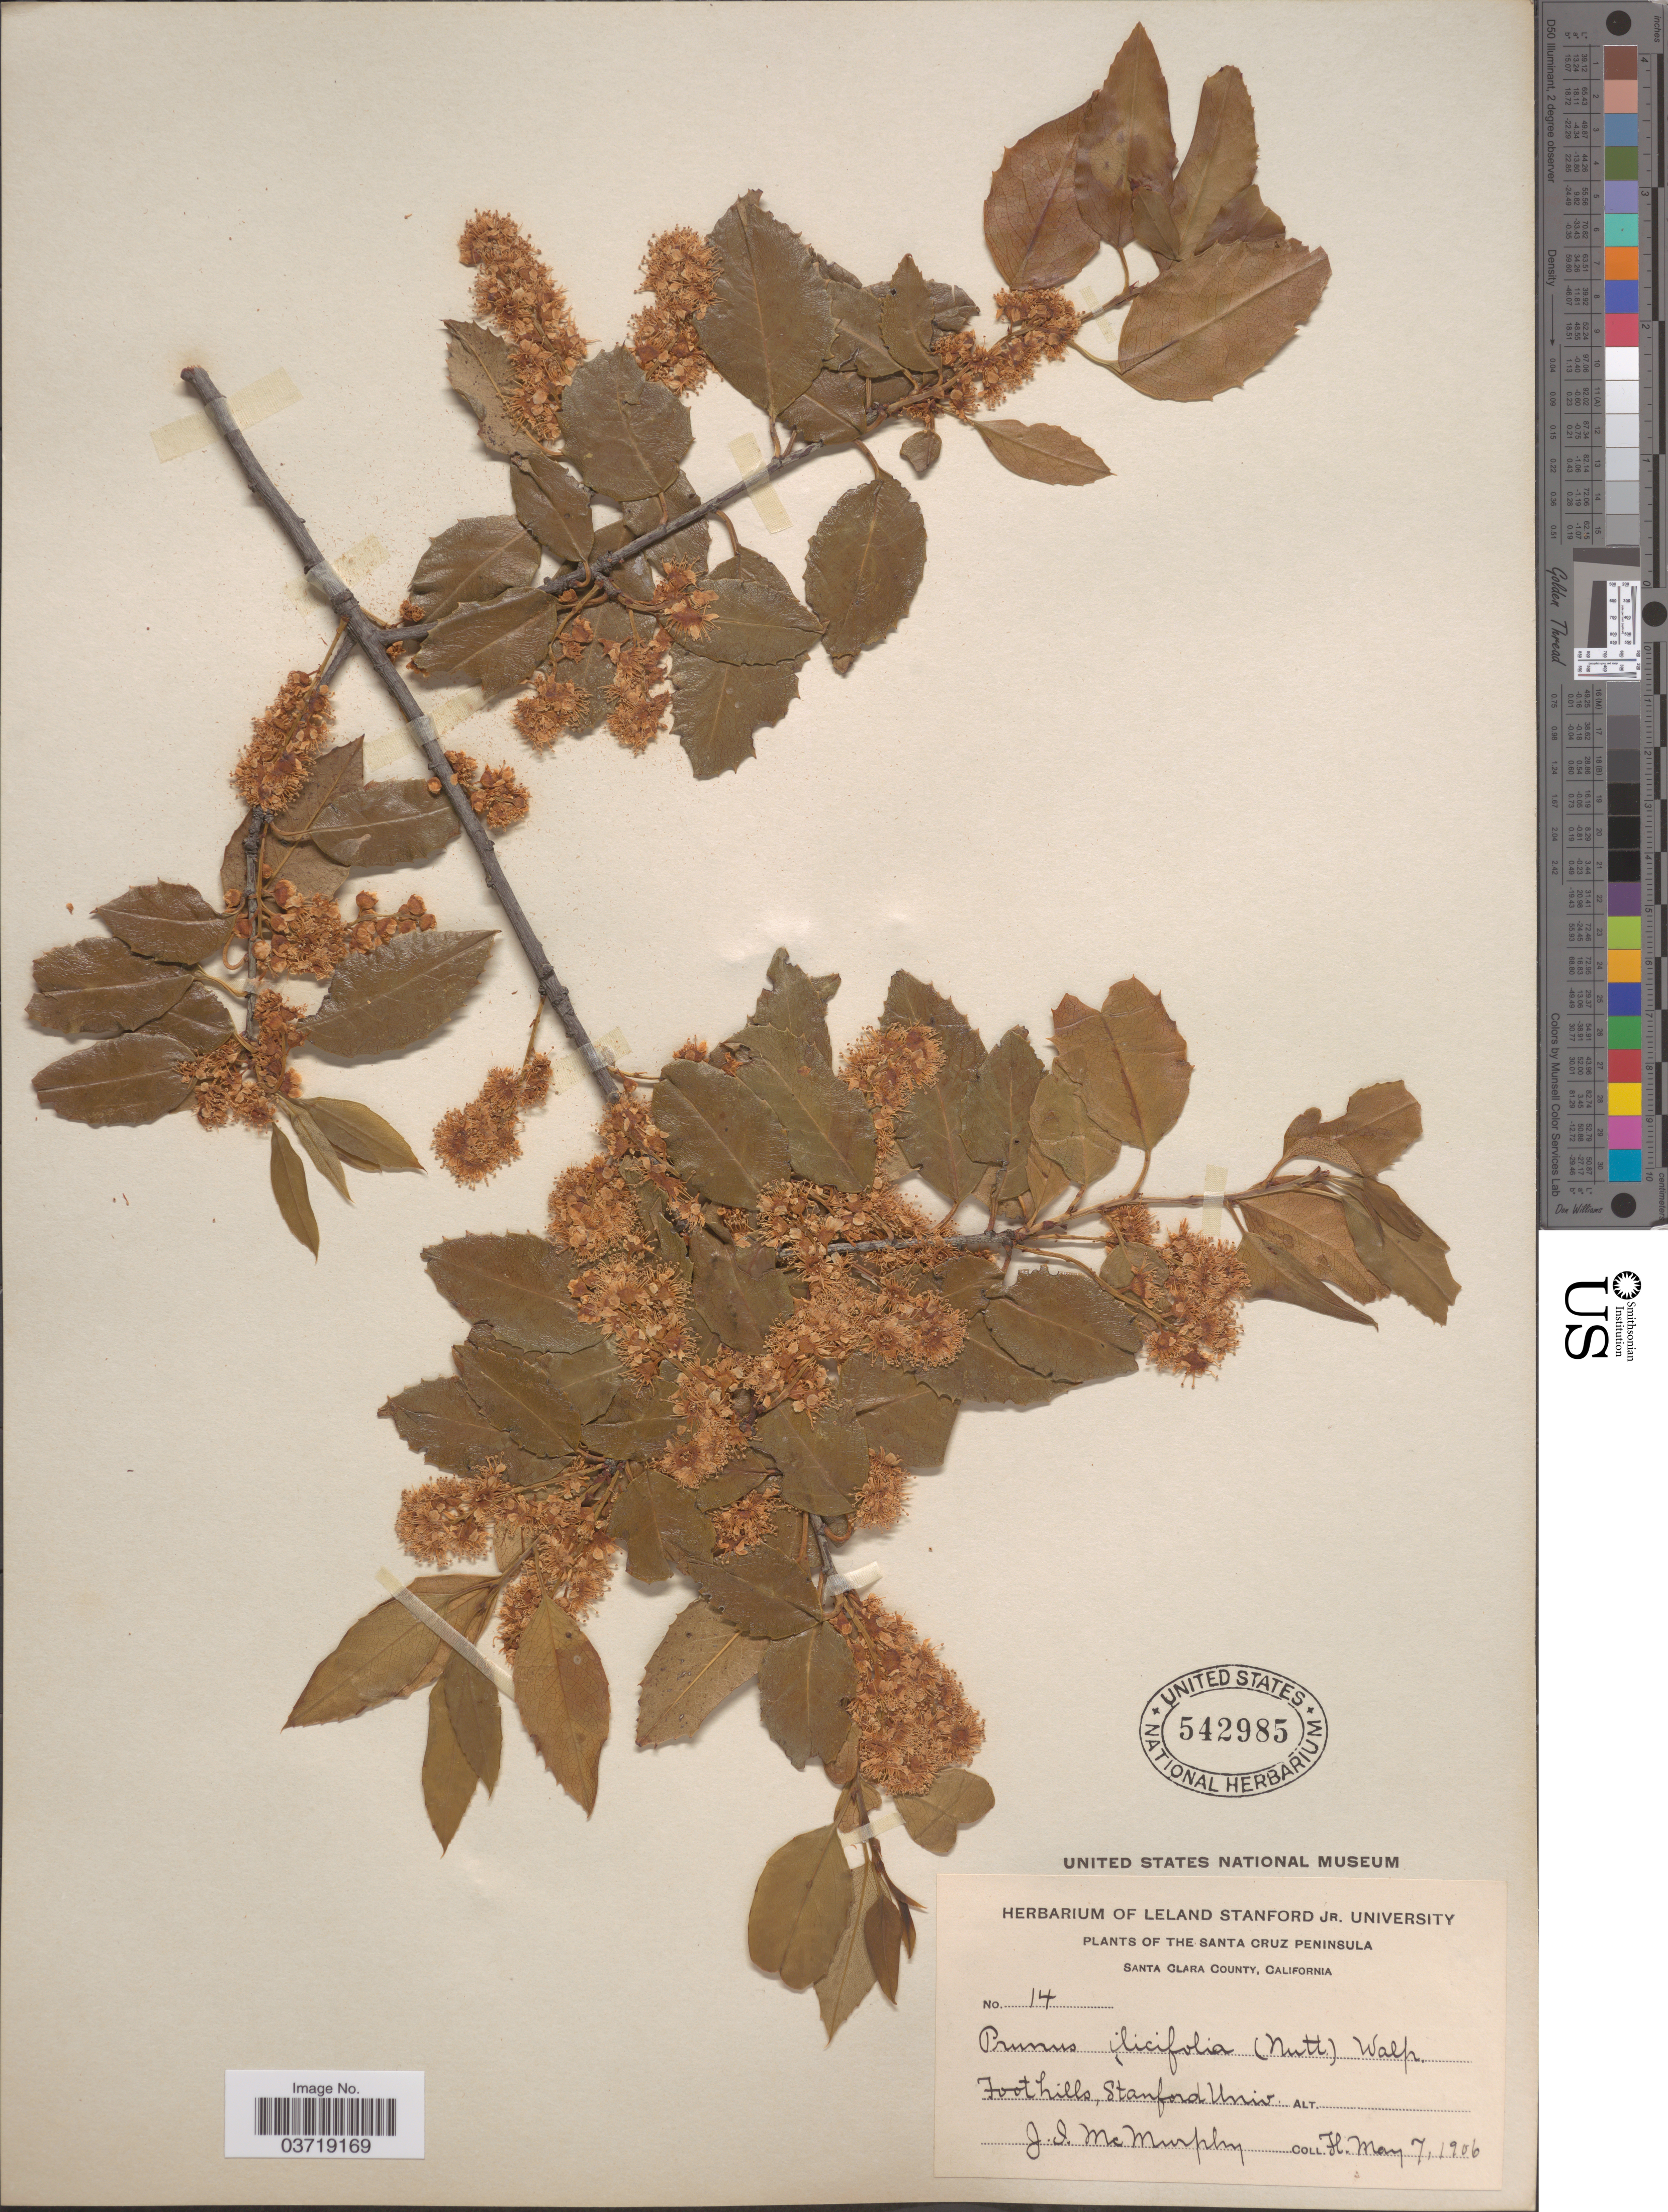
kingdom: Plantae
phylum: Tracheophyta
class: Magnoliopsida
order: Rosales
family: Rosaceae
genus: Prunus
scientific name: Prunus ilicifolia var. ilicifolia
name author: (Nutt. ex Hook. & Arn.) D. Dietr.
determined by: Strong, Mark T., (BOT), Smithsonian Institution - National Museum of Natural History (UNITED STATES)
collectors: J. McMurphy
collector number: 14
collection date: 1906-05-07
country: United States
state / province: California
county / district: Santa Clara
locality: The Santa Cruz Peninsula. Santa Clara County. Foothills, Stanford Univ.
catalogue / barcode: US 542985